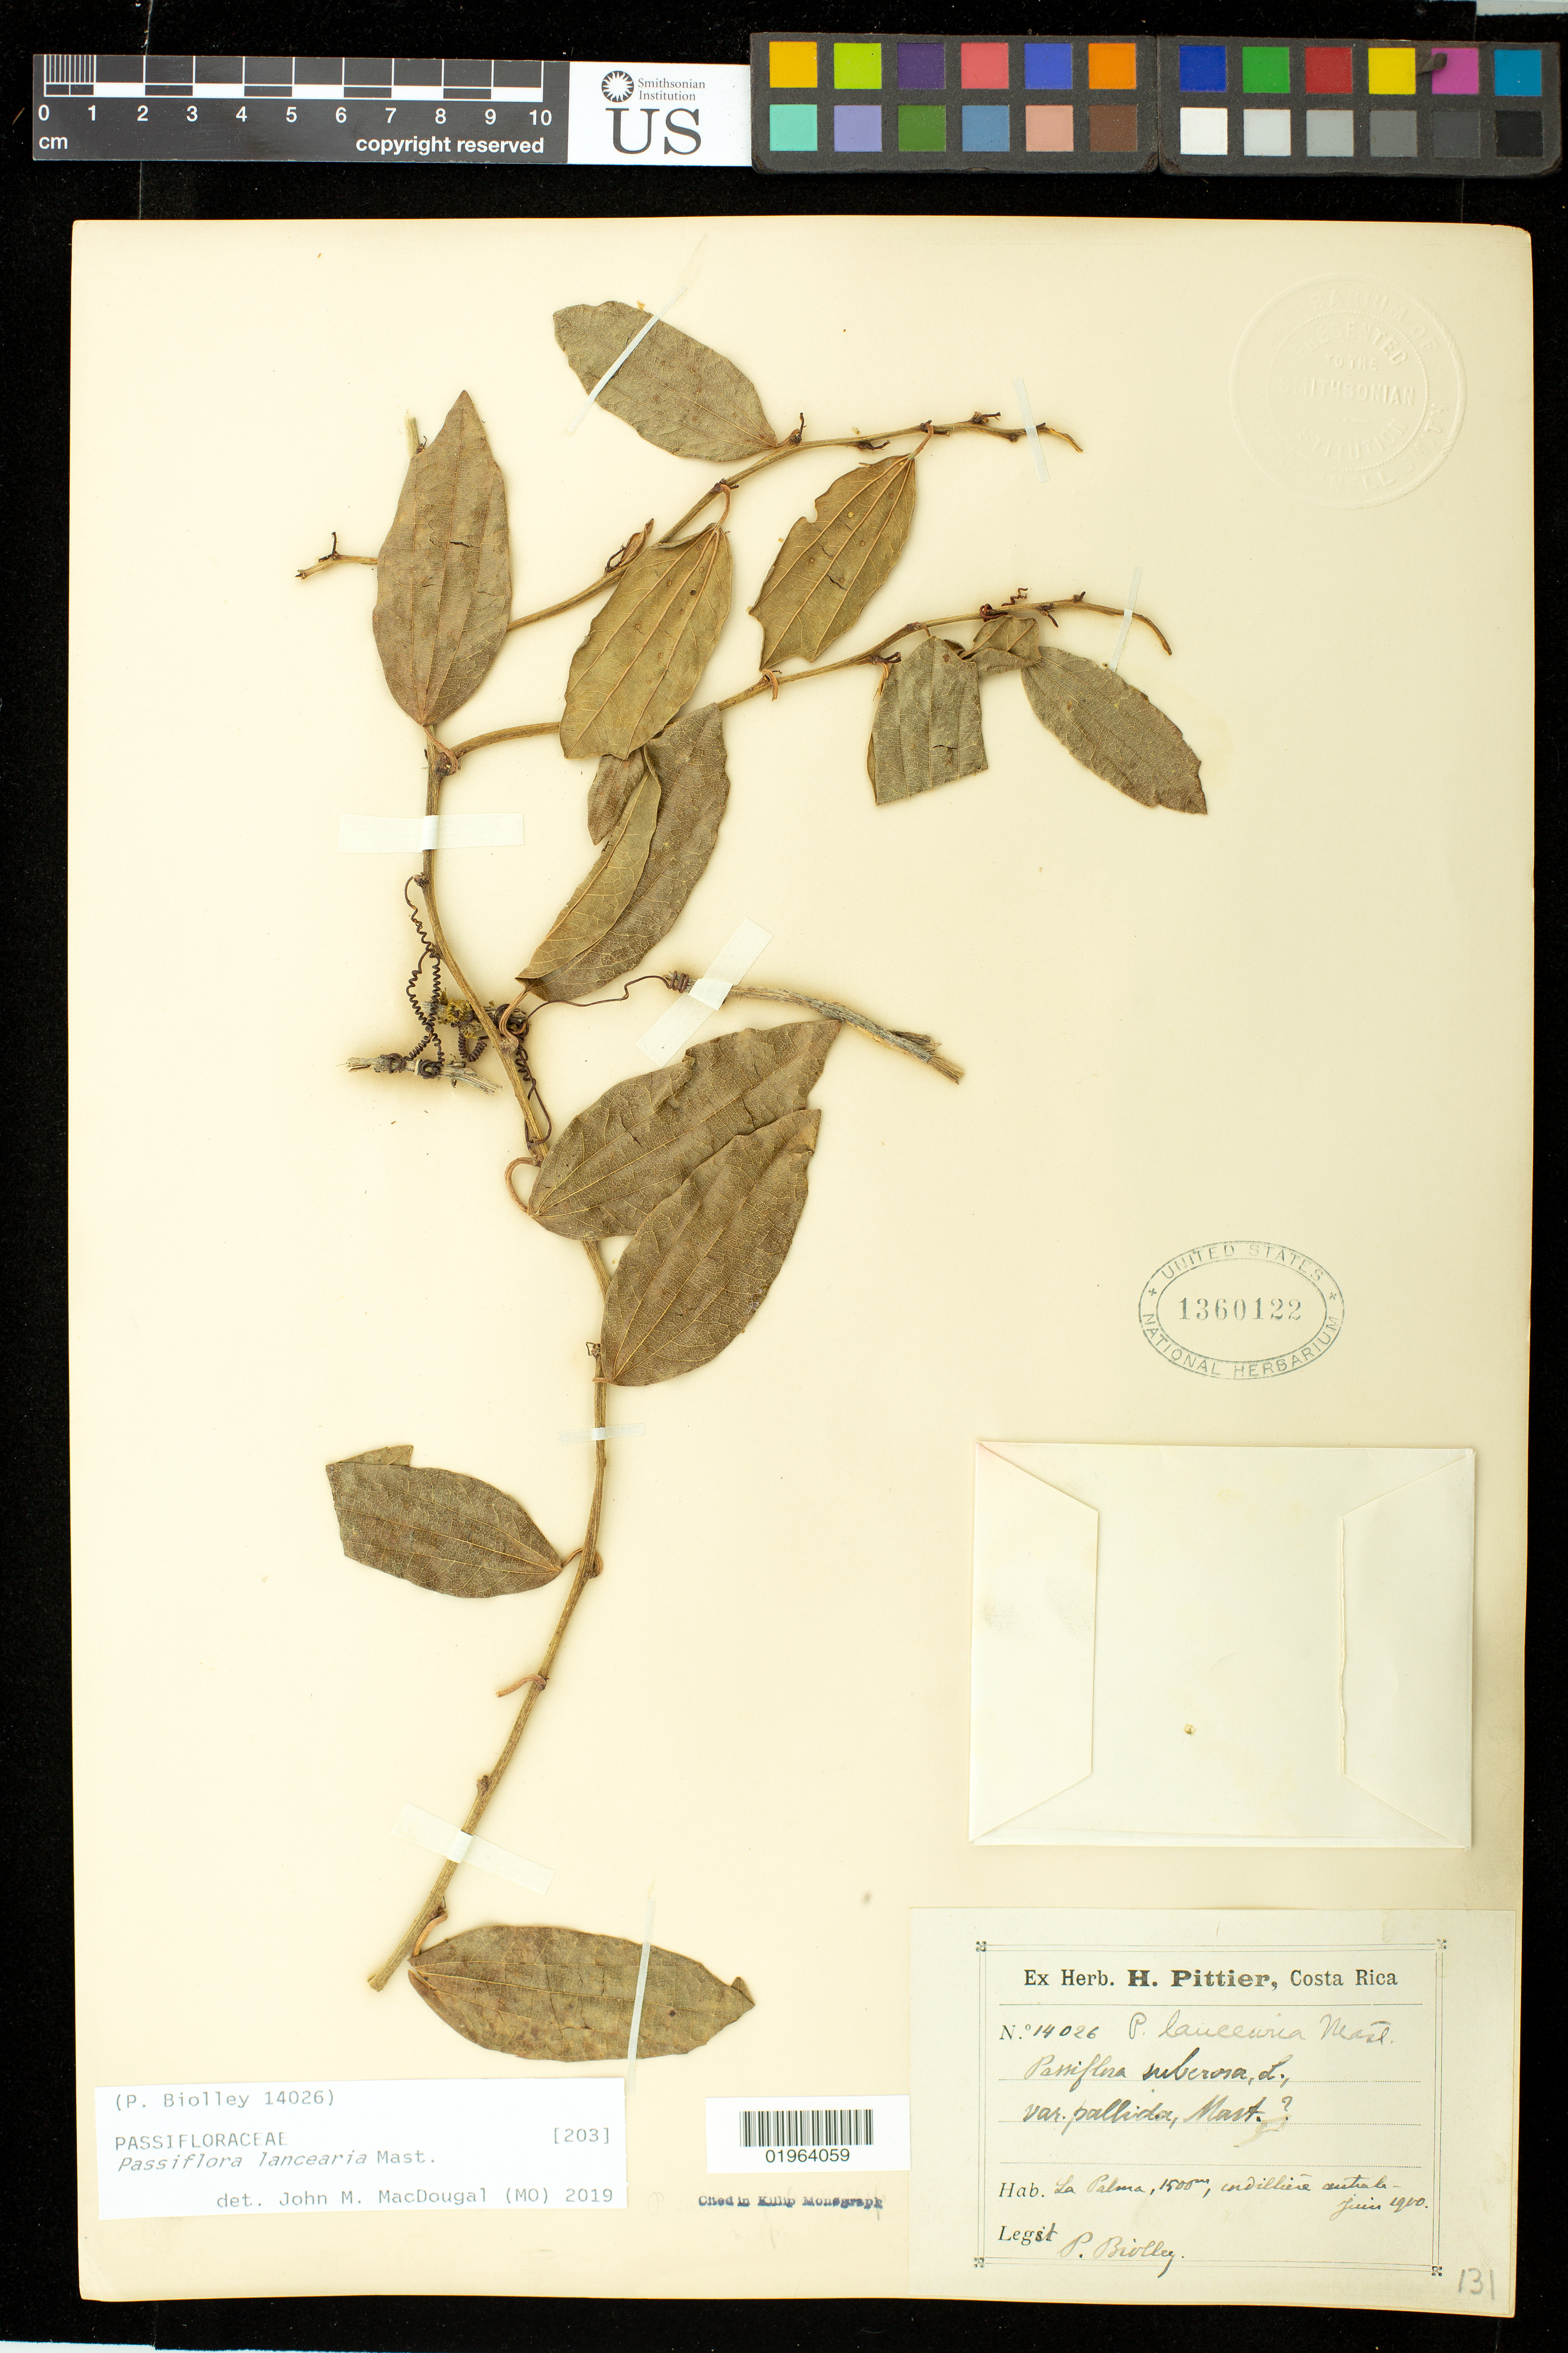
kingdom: Plantae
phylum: Tracheophyta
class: Magnoliopsida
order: Malpighiales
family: Passifloraceae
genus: Passiflora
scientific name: Passiflora lancearia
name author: Mast.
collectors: P. Biolley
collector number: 14026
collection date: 1900-06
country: Costa Rica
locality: La Palma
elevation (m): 1500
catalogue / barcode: US 1360122